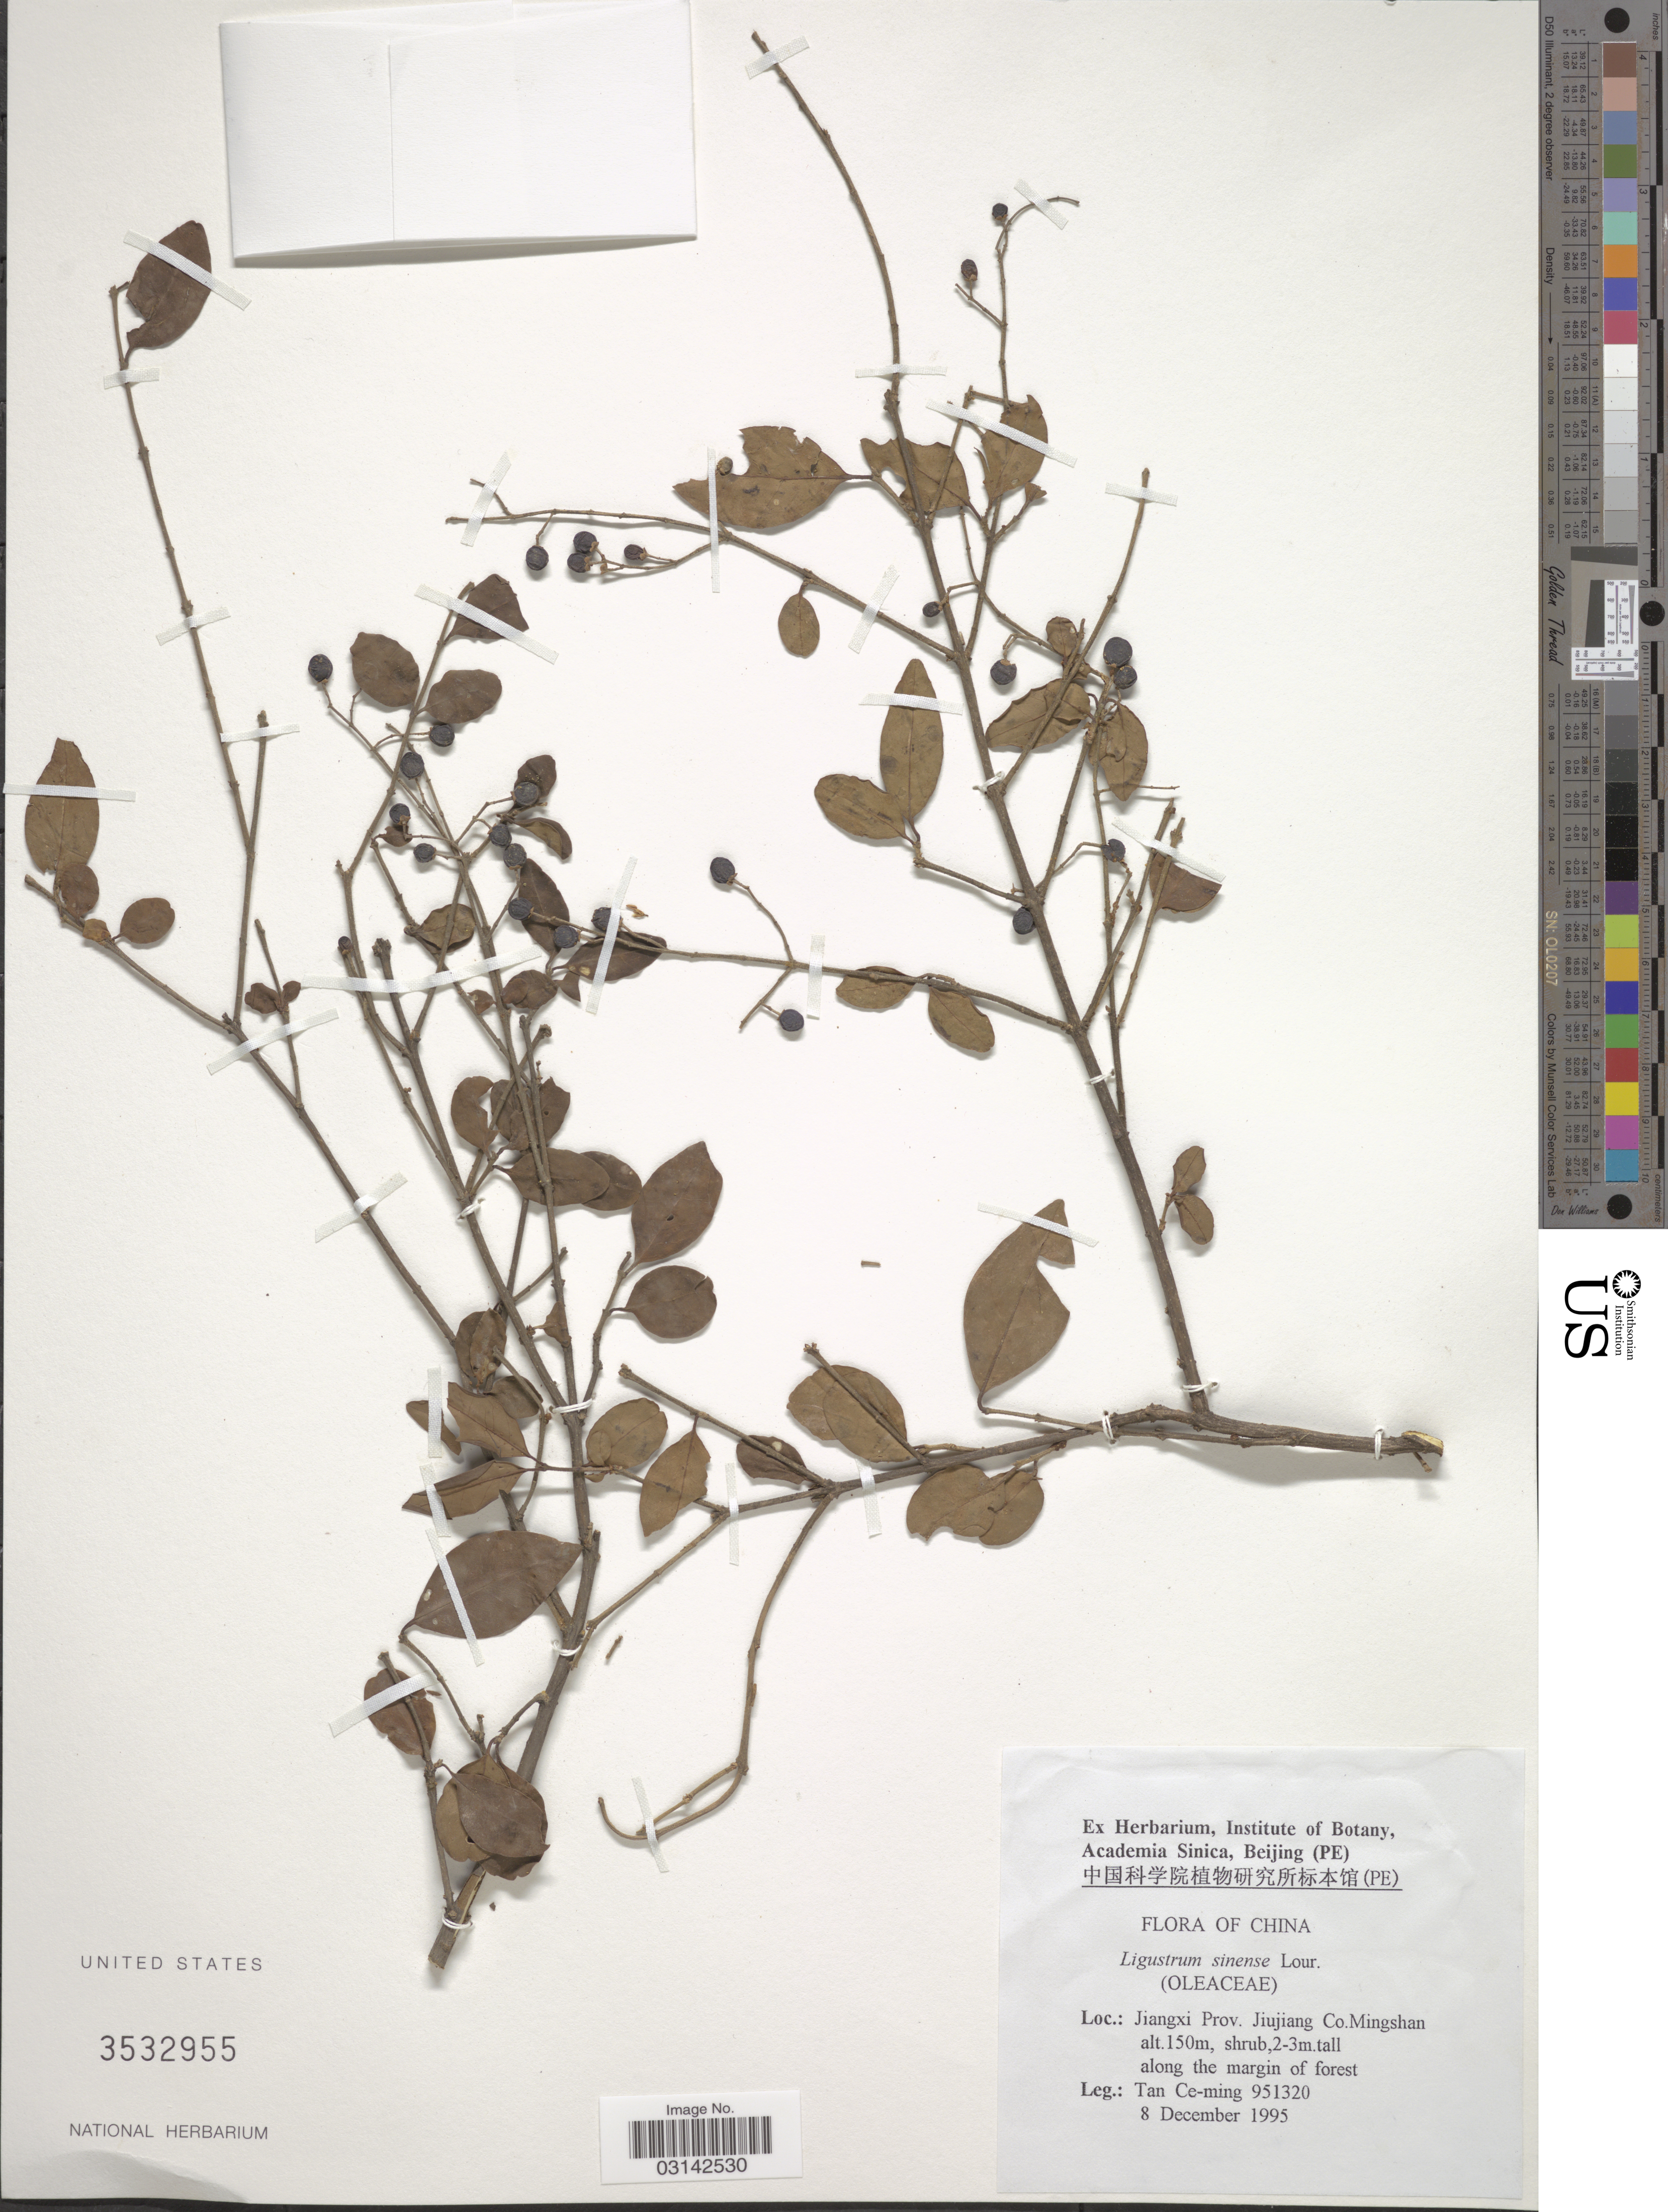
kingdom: Plantae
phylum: Tracheophyta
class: Magnoliopsida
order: Lamiales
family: Oleaceae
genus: Ligustrum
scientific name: Ligustrum sinense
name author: Lour.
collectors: Tan Ce-Ming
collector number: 951320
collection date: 1995-12-08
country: China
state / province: Jiangxi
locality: Jiangxi Prov. Jiujiang Co. Mingshan.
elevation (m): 150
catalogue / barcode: US 3532955